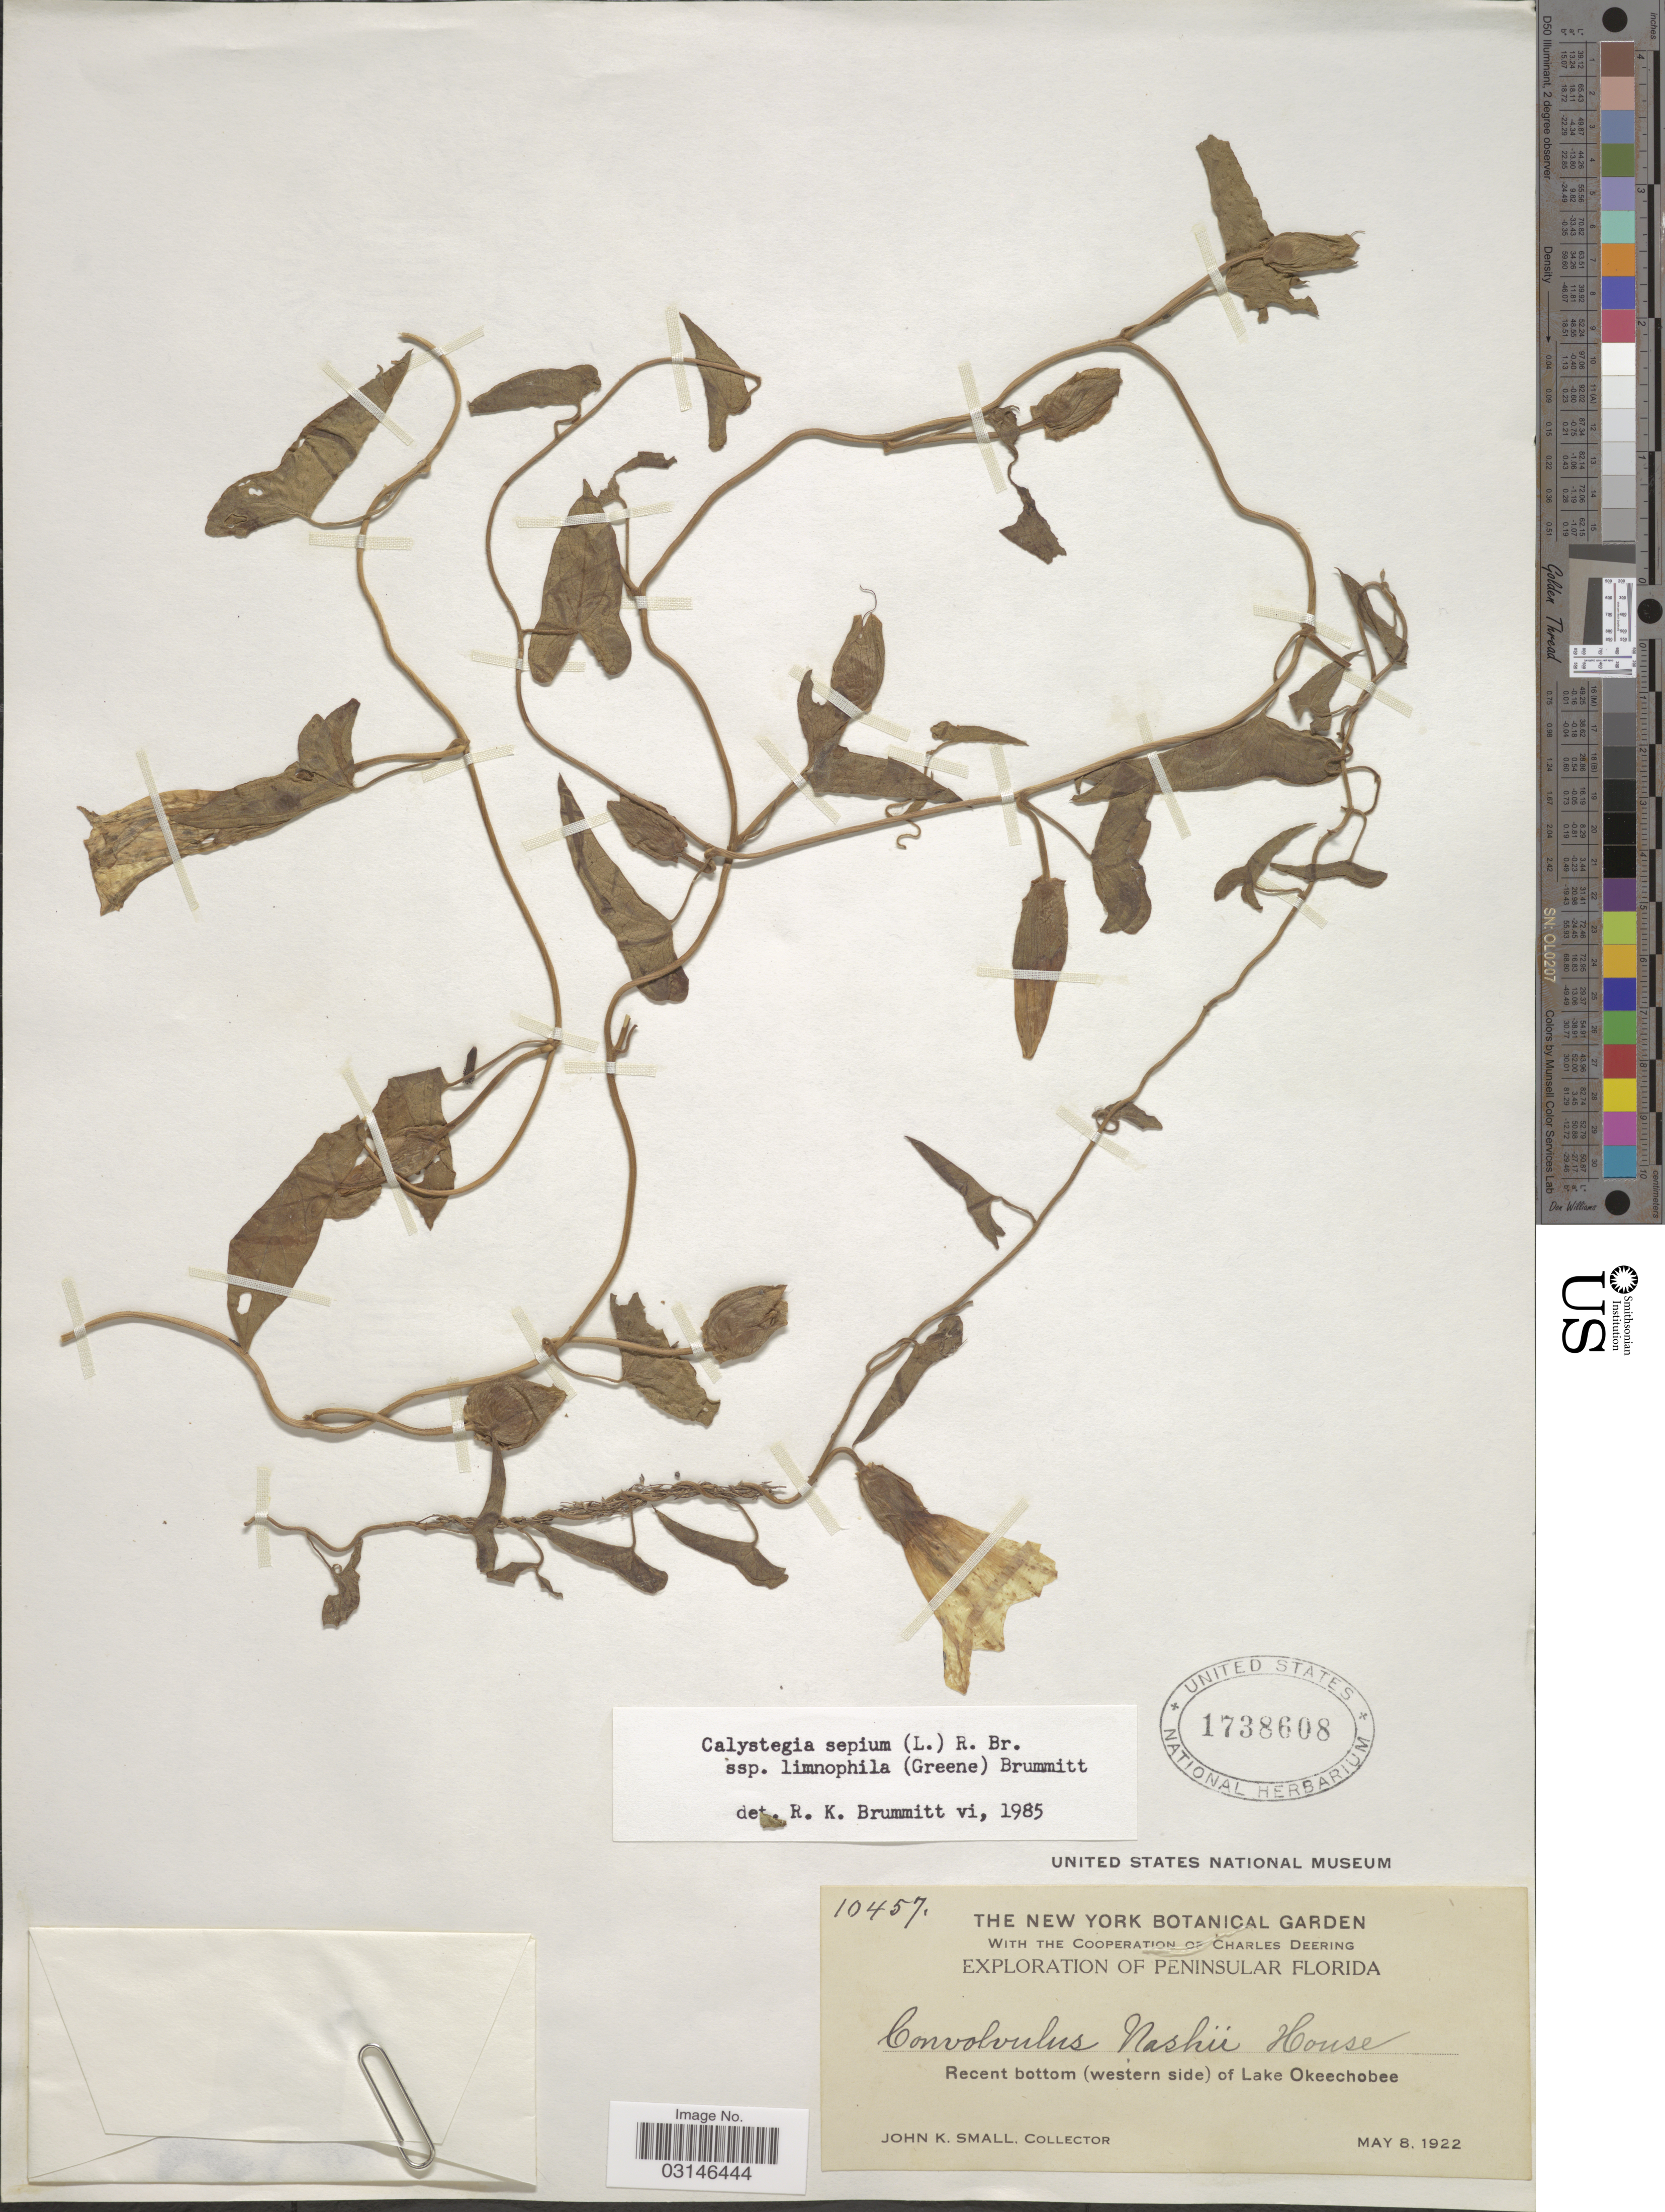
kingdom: Plantae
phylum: Tracheophyta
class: Magnoliopsida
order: Solanales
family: Convolvulaceae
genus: Calystegia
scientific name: Calystegia sepium subsp. limnophila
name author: (Greene) Brummitt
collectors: J. K. Small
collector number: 10457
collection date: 1922-05-08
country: United States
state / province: Florida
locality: Peninsular Florida, Recent bottom (western side) of Lake Okeechobee.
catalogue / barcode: US 1738608